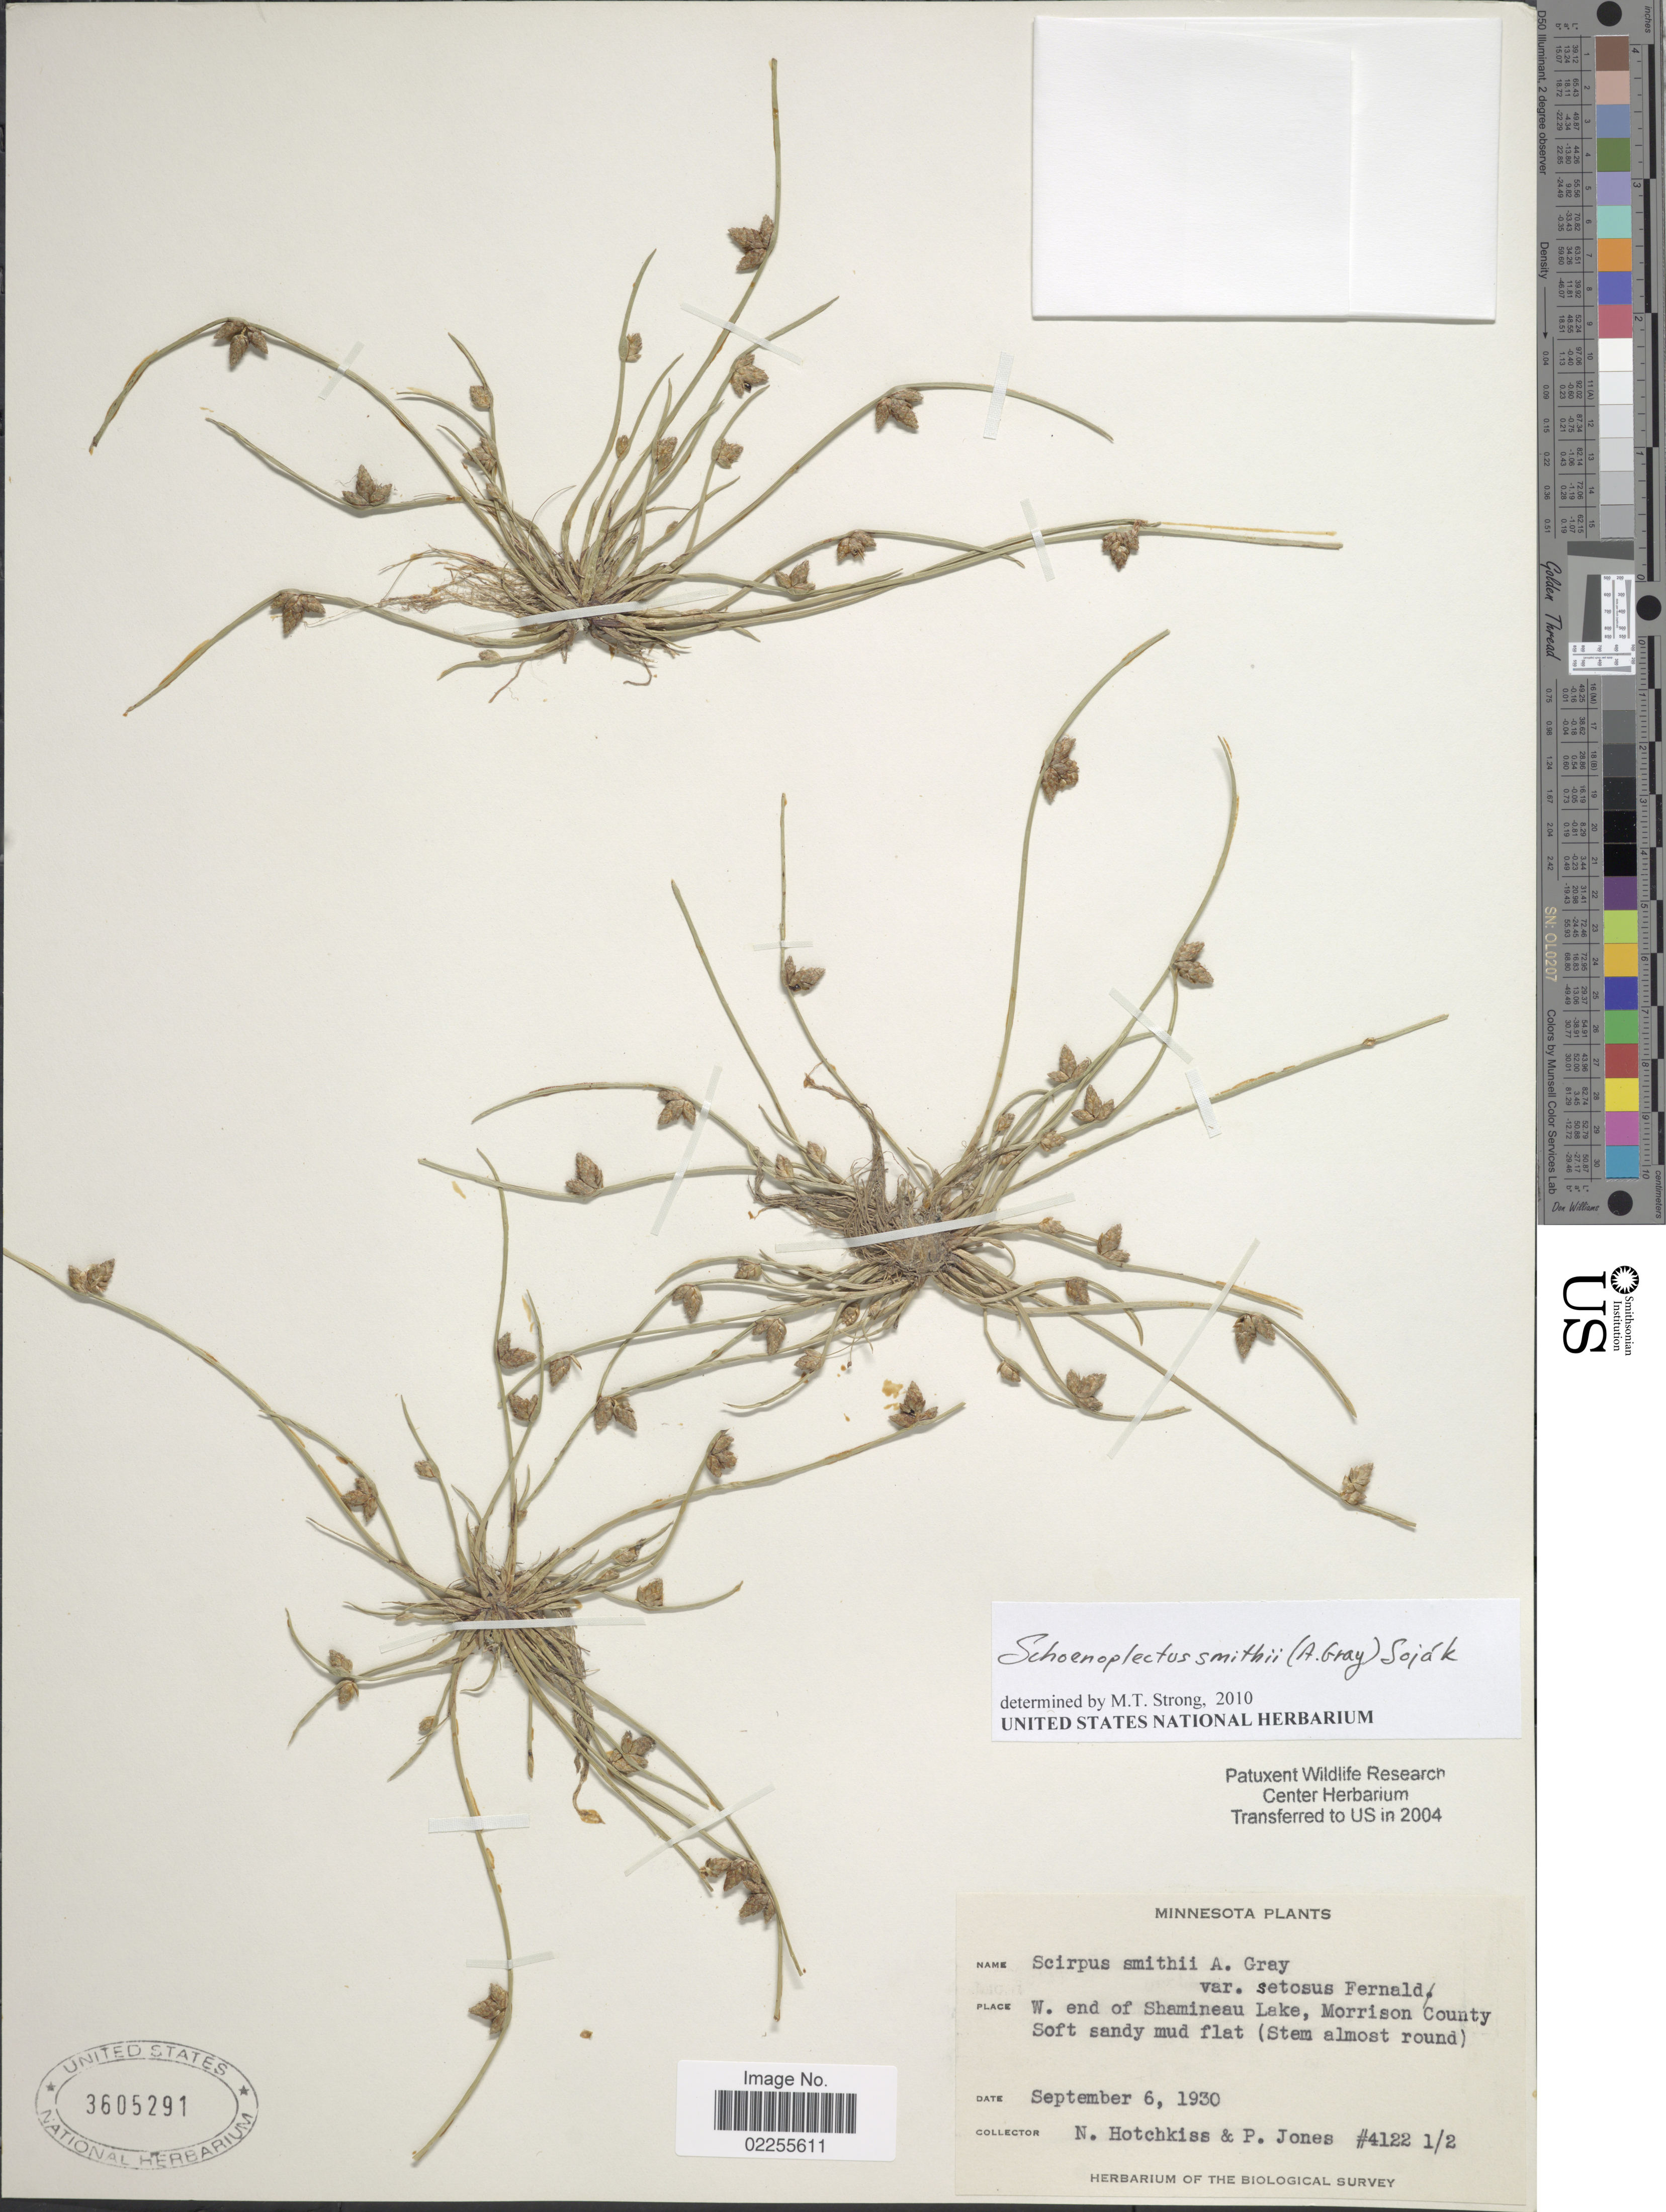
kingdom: Plantae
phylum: Tracheophyta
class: Liliopsida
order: Poales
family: Cyperaceae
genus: Schoenoplectus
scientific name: Schoenoplectus smithii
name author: (A. Gray) Soják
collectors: N. Hotchkiss & P. Jones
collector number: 4122 1/2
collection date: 1930-09-09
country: United States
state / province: Minnesota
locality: W. end of Shamineau Lake, Morrison County, Sodt sandy mud flat.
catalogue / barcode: US 3605291